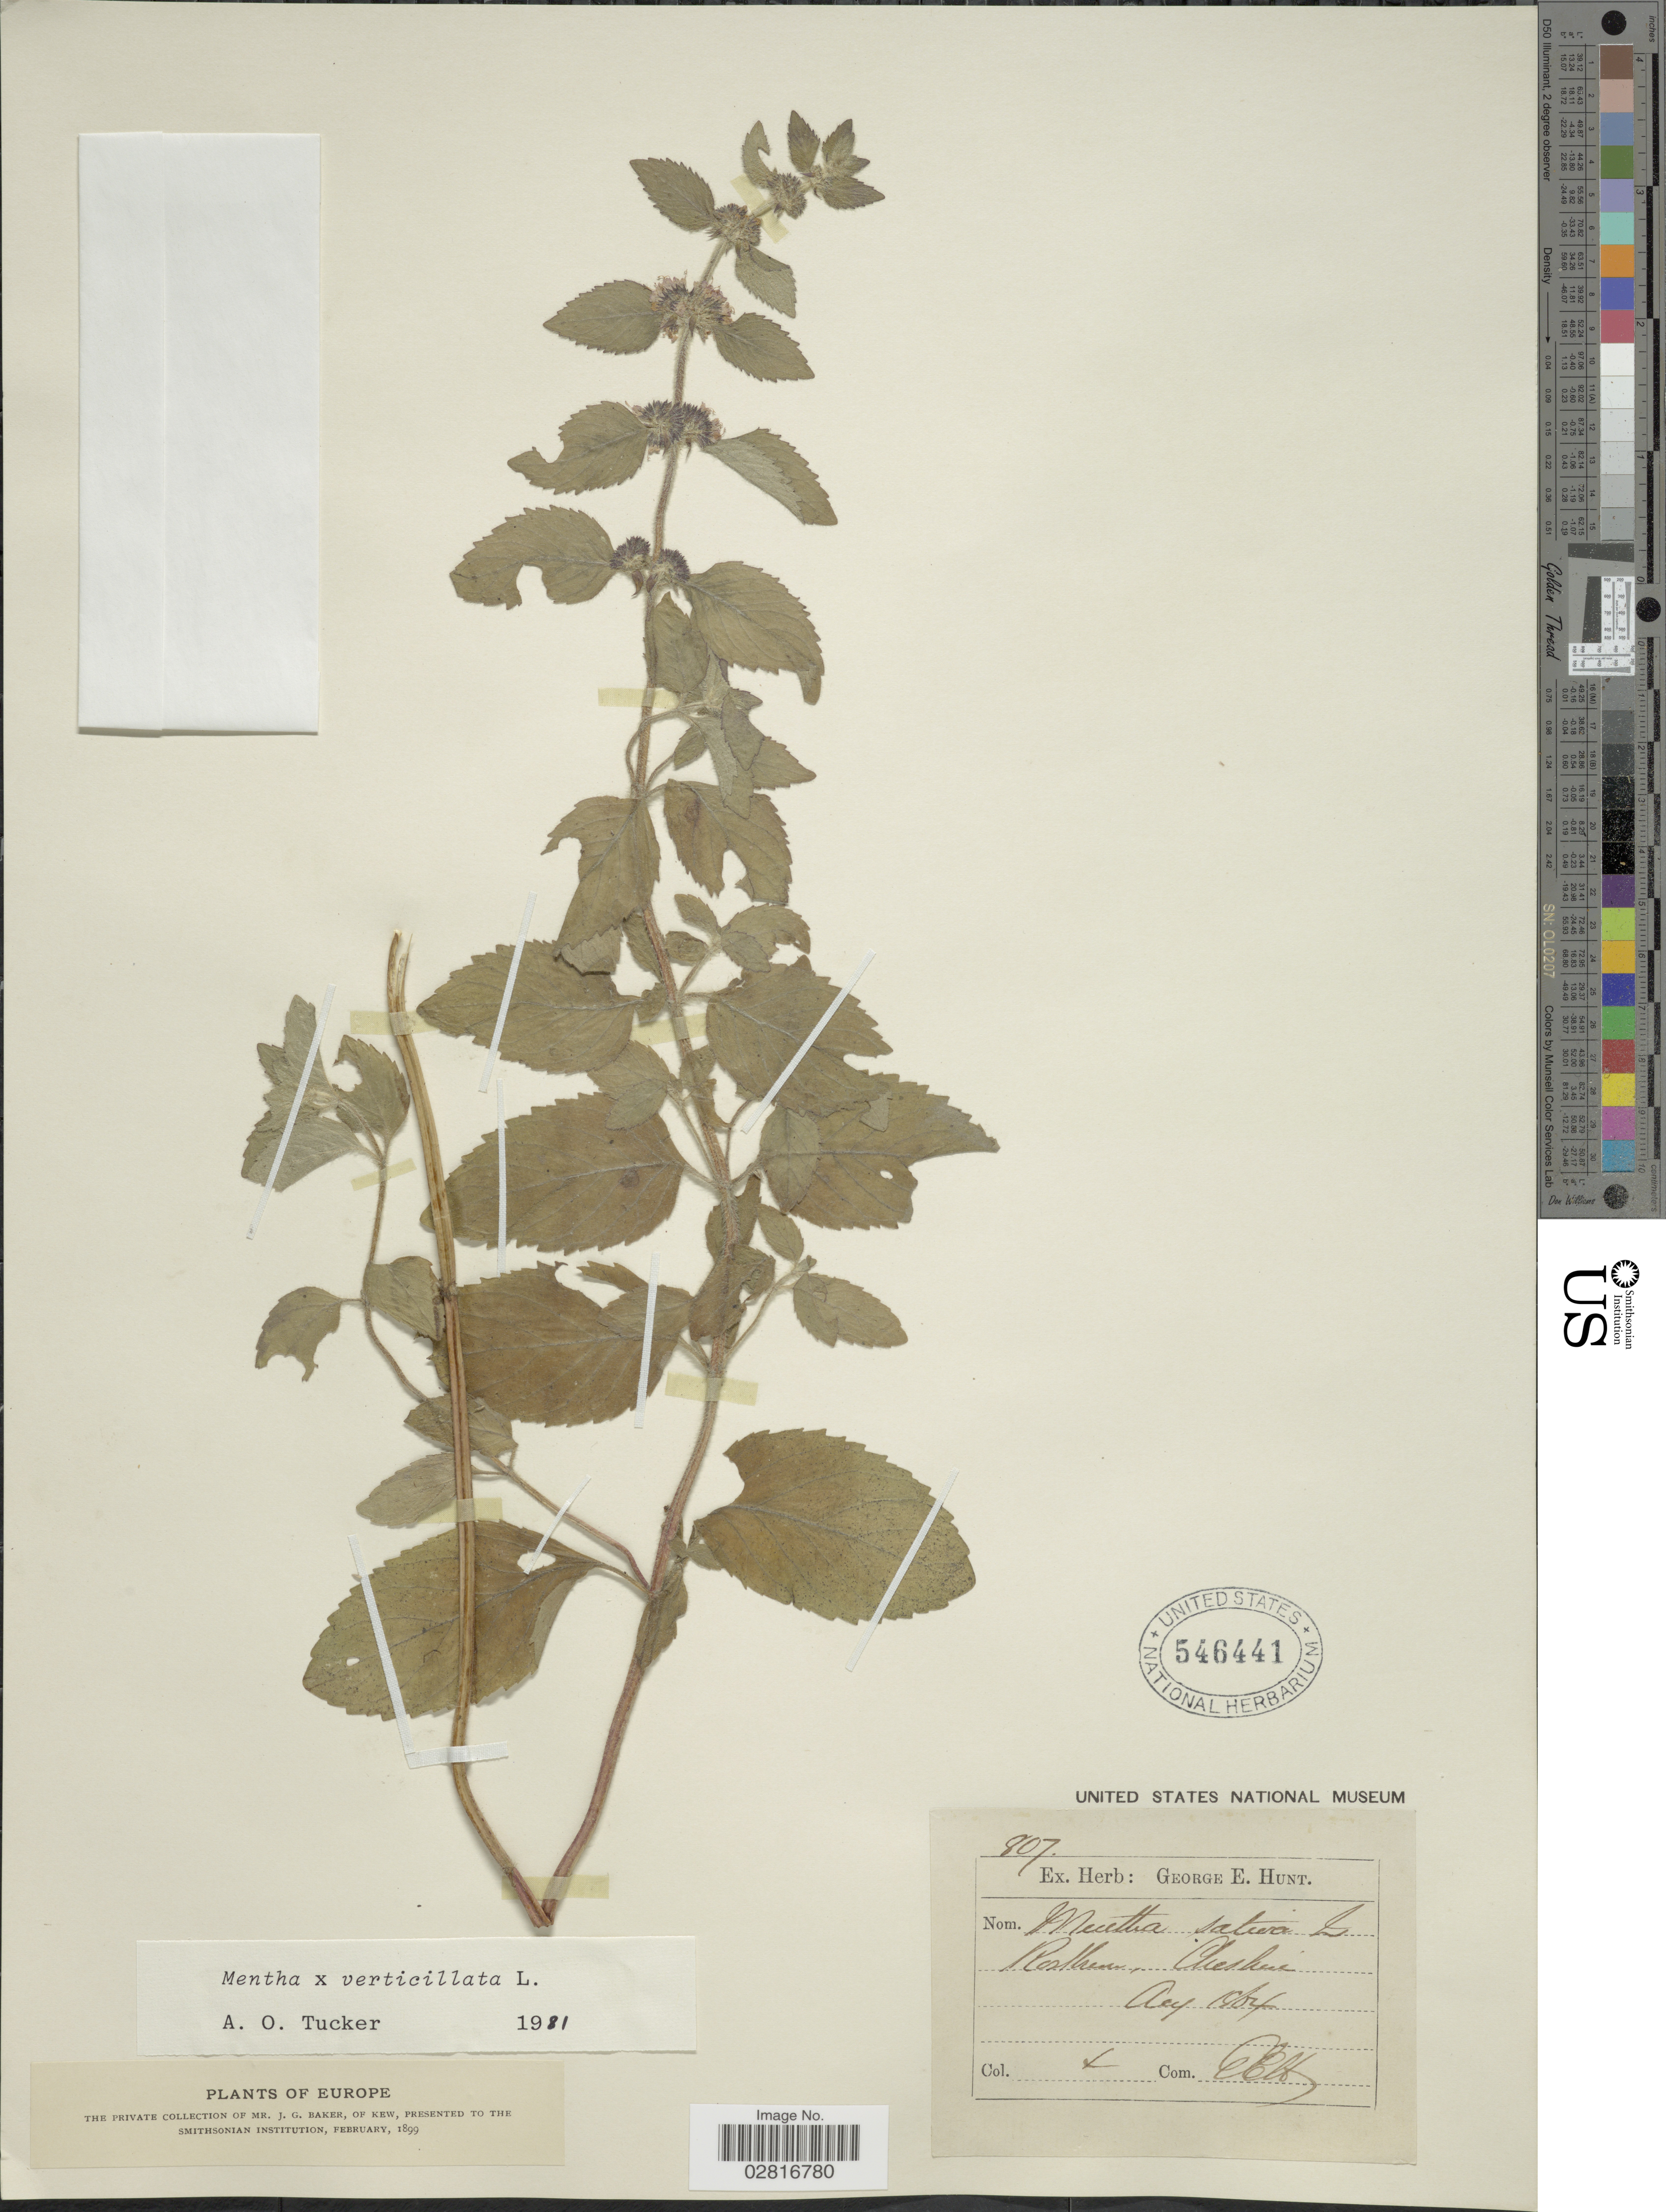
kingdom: Plantae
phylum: Tracheophyta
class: Magnoliopsida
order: Lamiales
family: Lamiaceae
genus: Mentha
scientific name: Mentha x verticillata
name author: L.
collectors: G. Hunt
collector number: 807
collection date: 1864-08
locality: Rosthen Cherline [interpreted], Europe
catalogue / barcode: US 546441